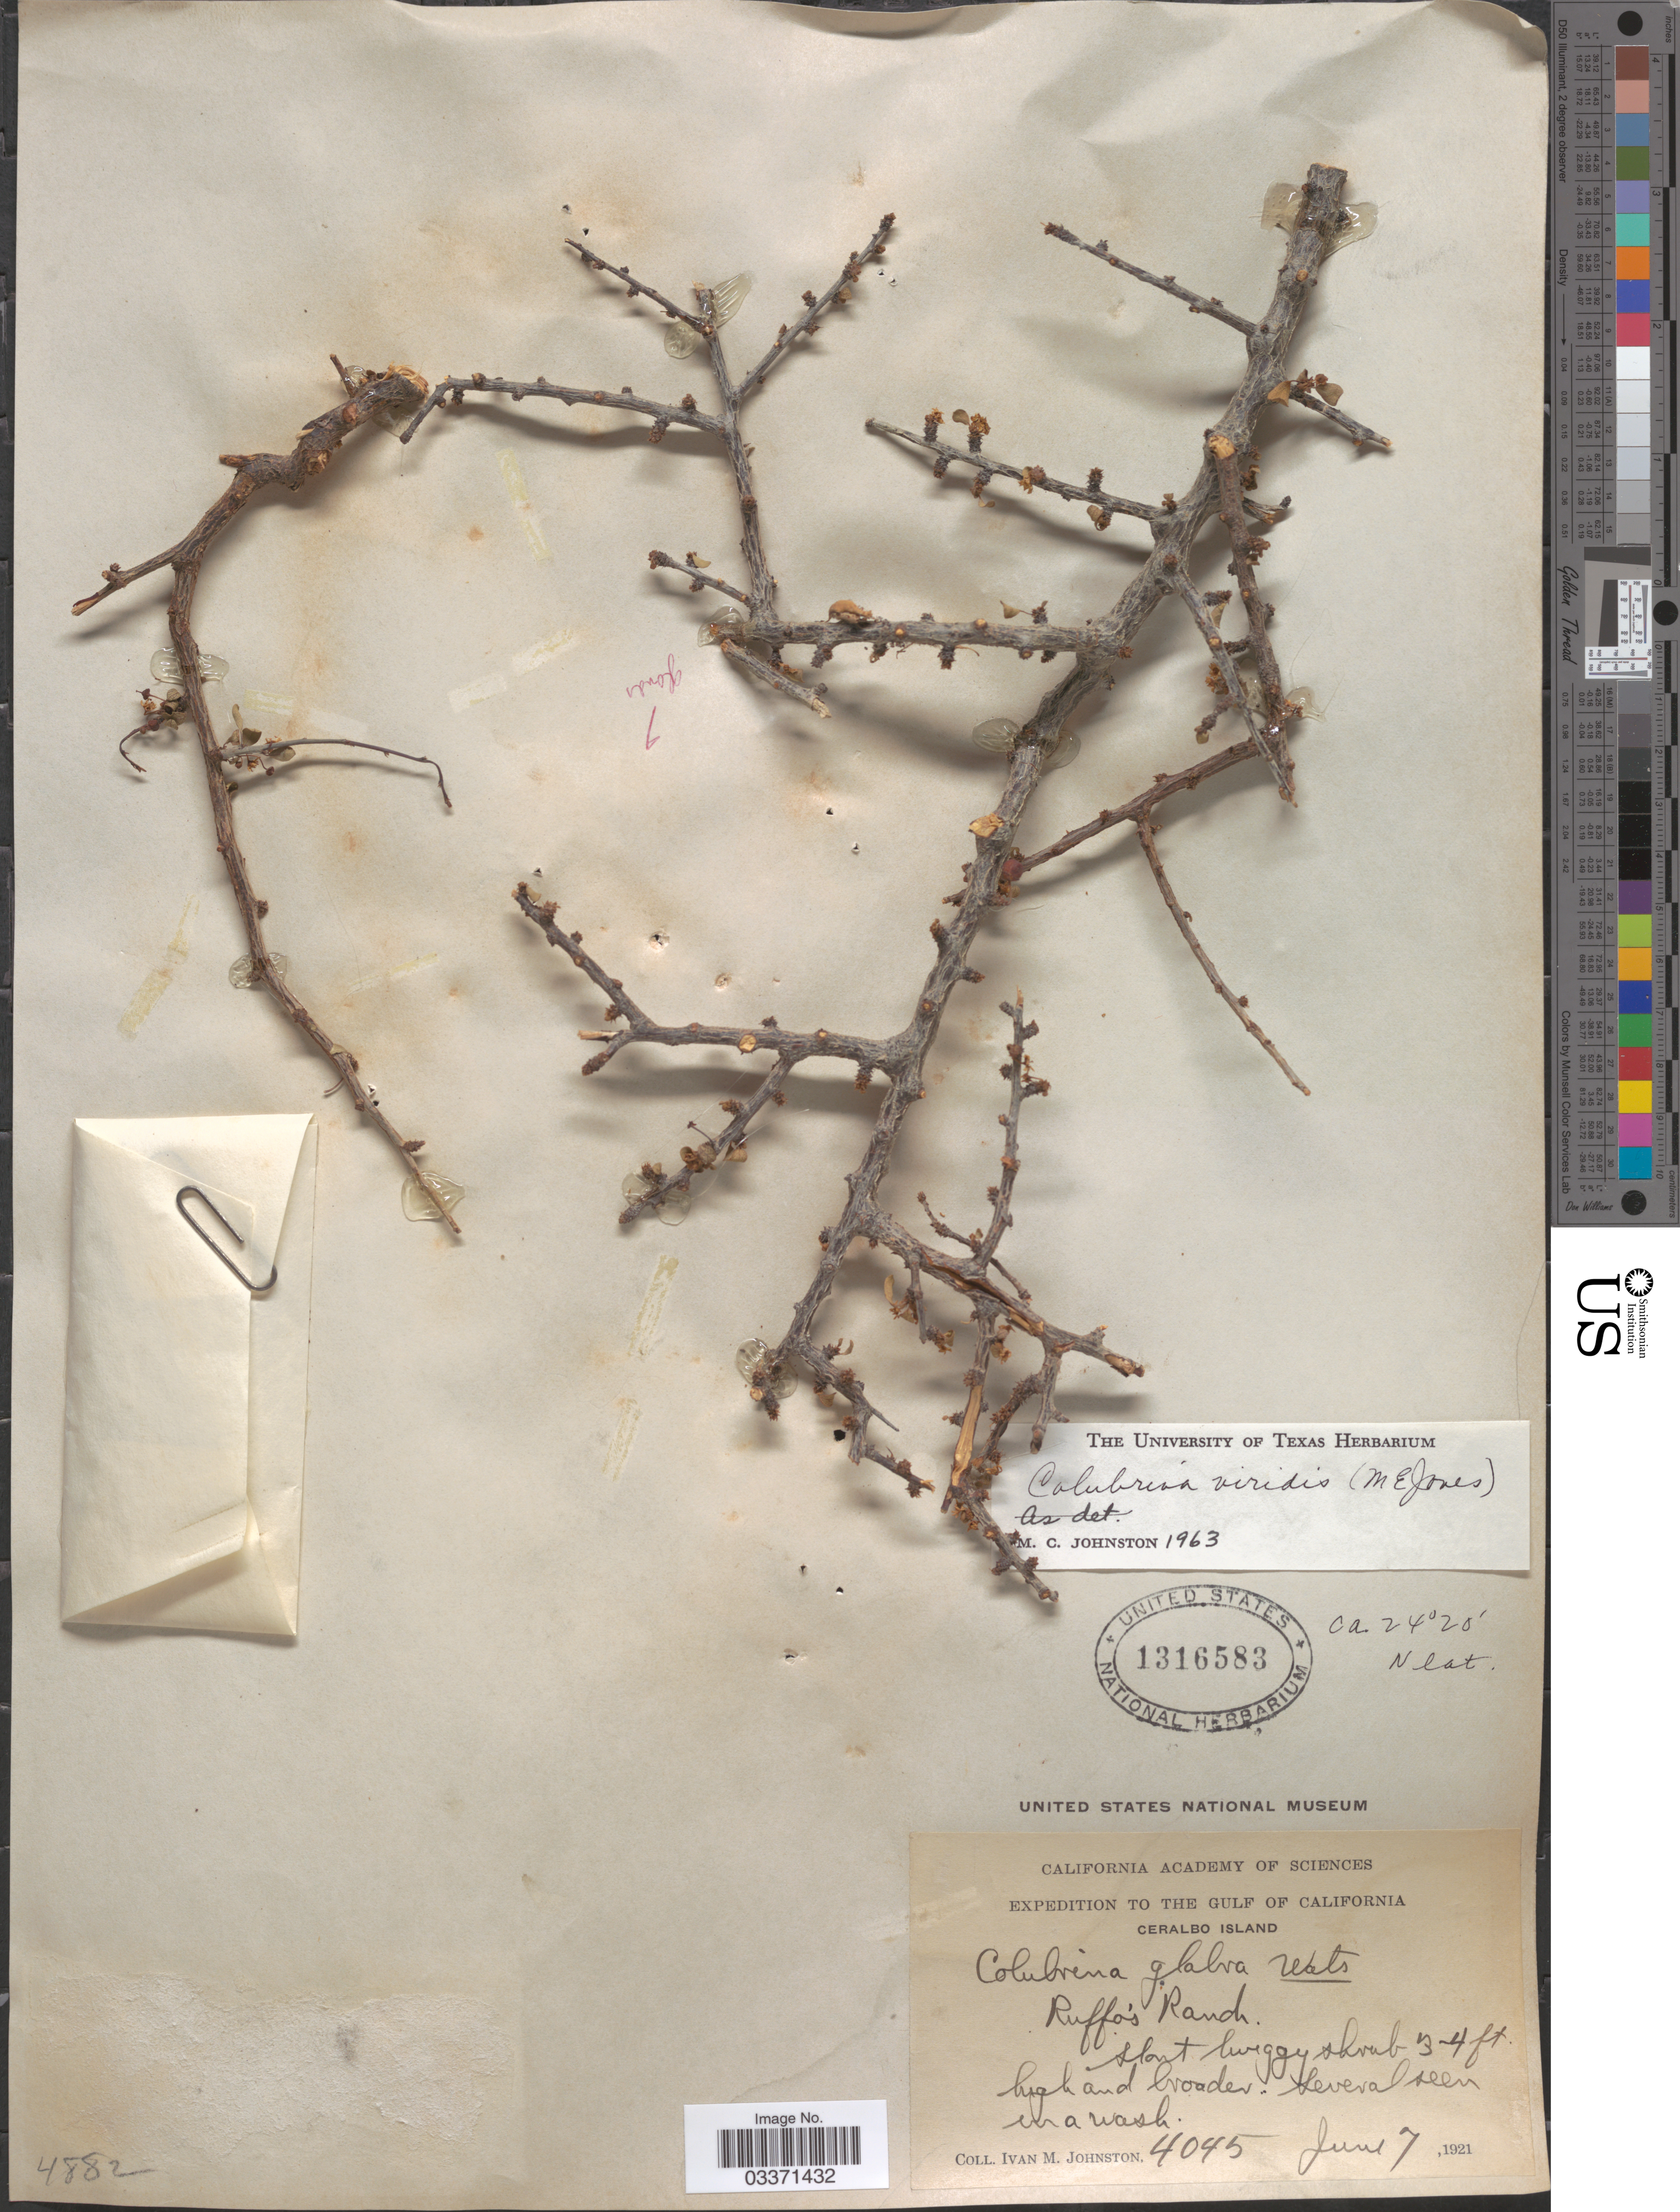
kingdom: Plantae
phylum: Tracheophyta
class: Magnoliopsida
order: Rosales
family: Rhamnaceae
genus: Colubrina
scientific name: Colubrina viridis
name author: (M.E. Jones) M.C. Johnst.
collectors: I.M. Johnston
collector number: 4045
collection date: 1921-06-07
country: Mexico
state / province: Baja California Sur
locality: The Gulf of California. Ceralbo Island. Ruffo's Ranch.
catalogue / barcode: US 1316583